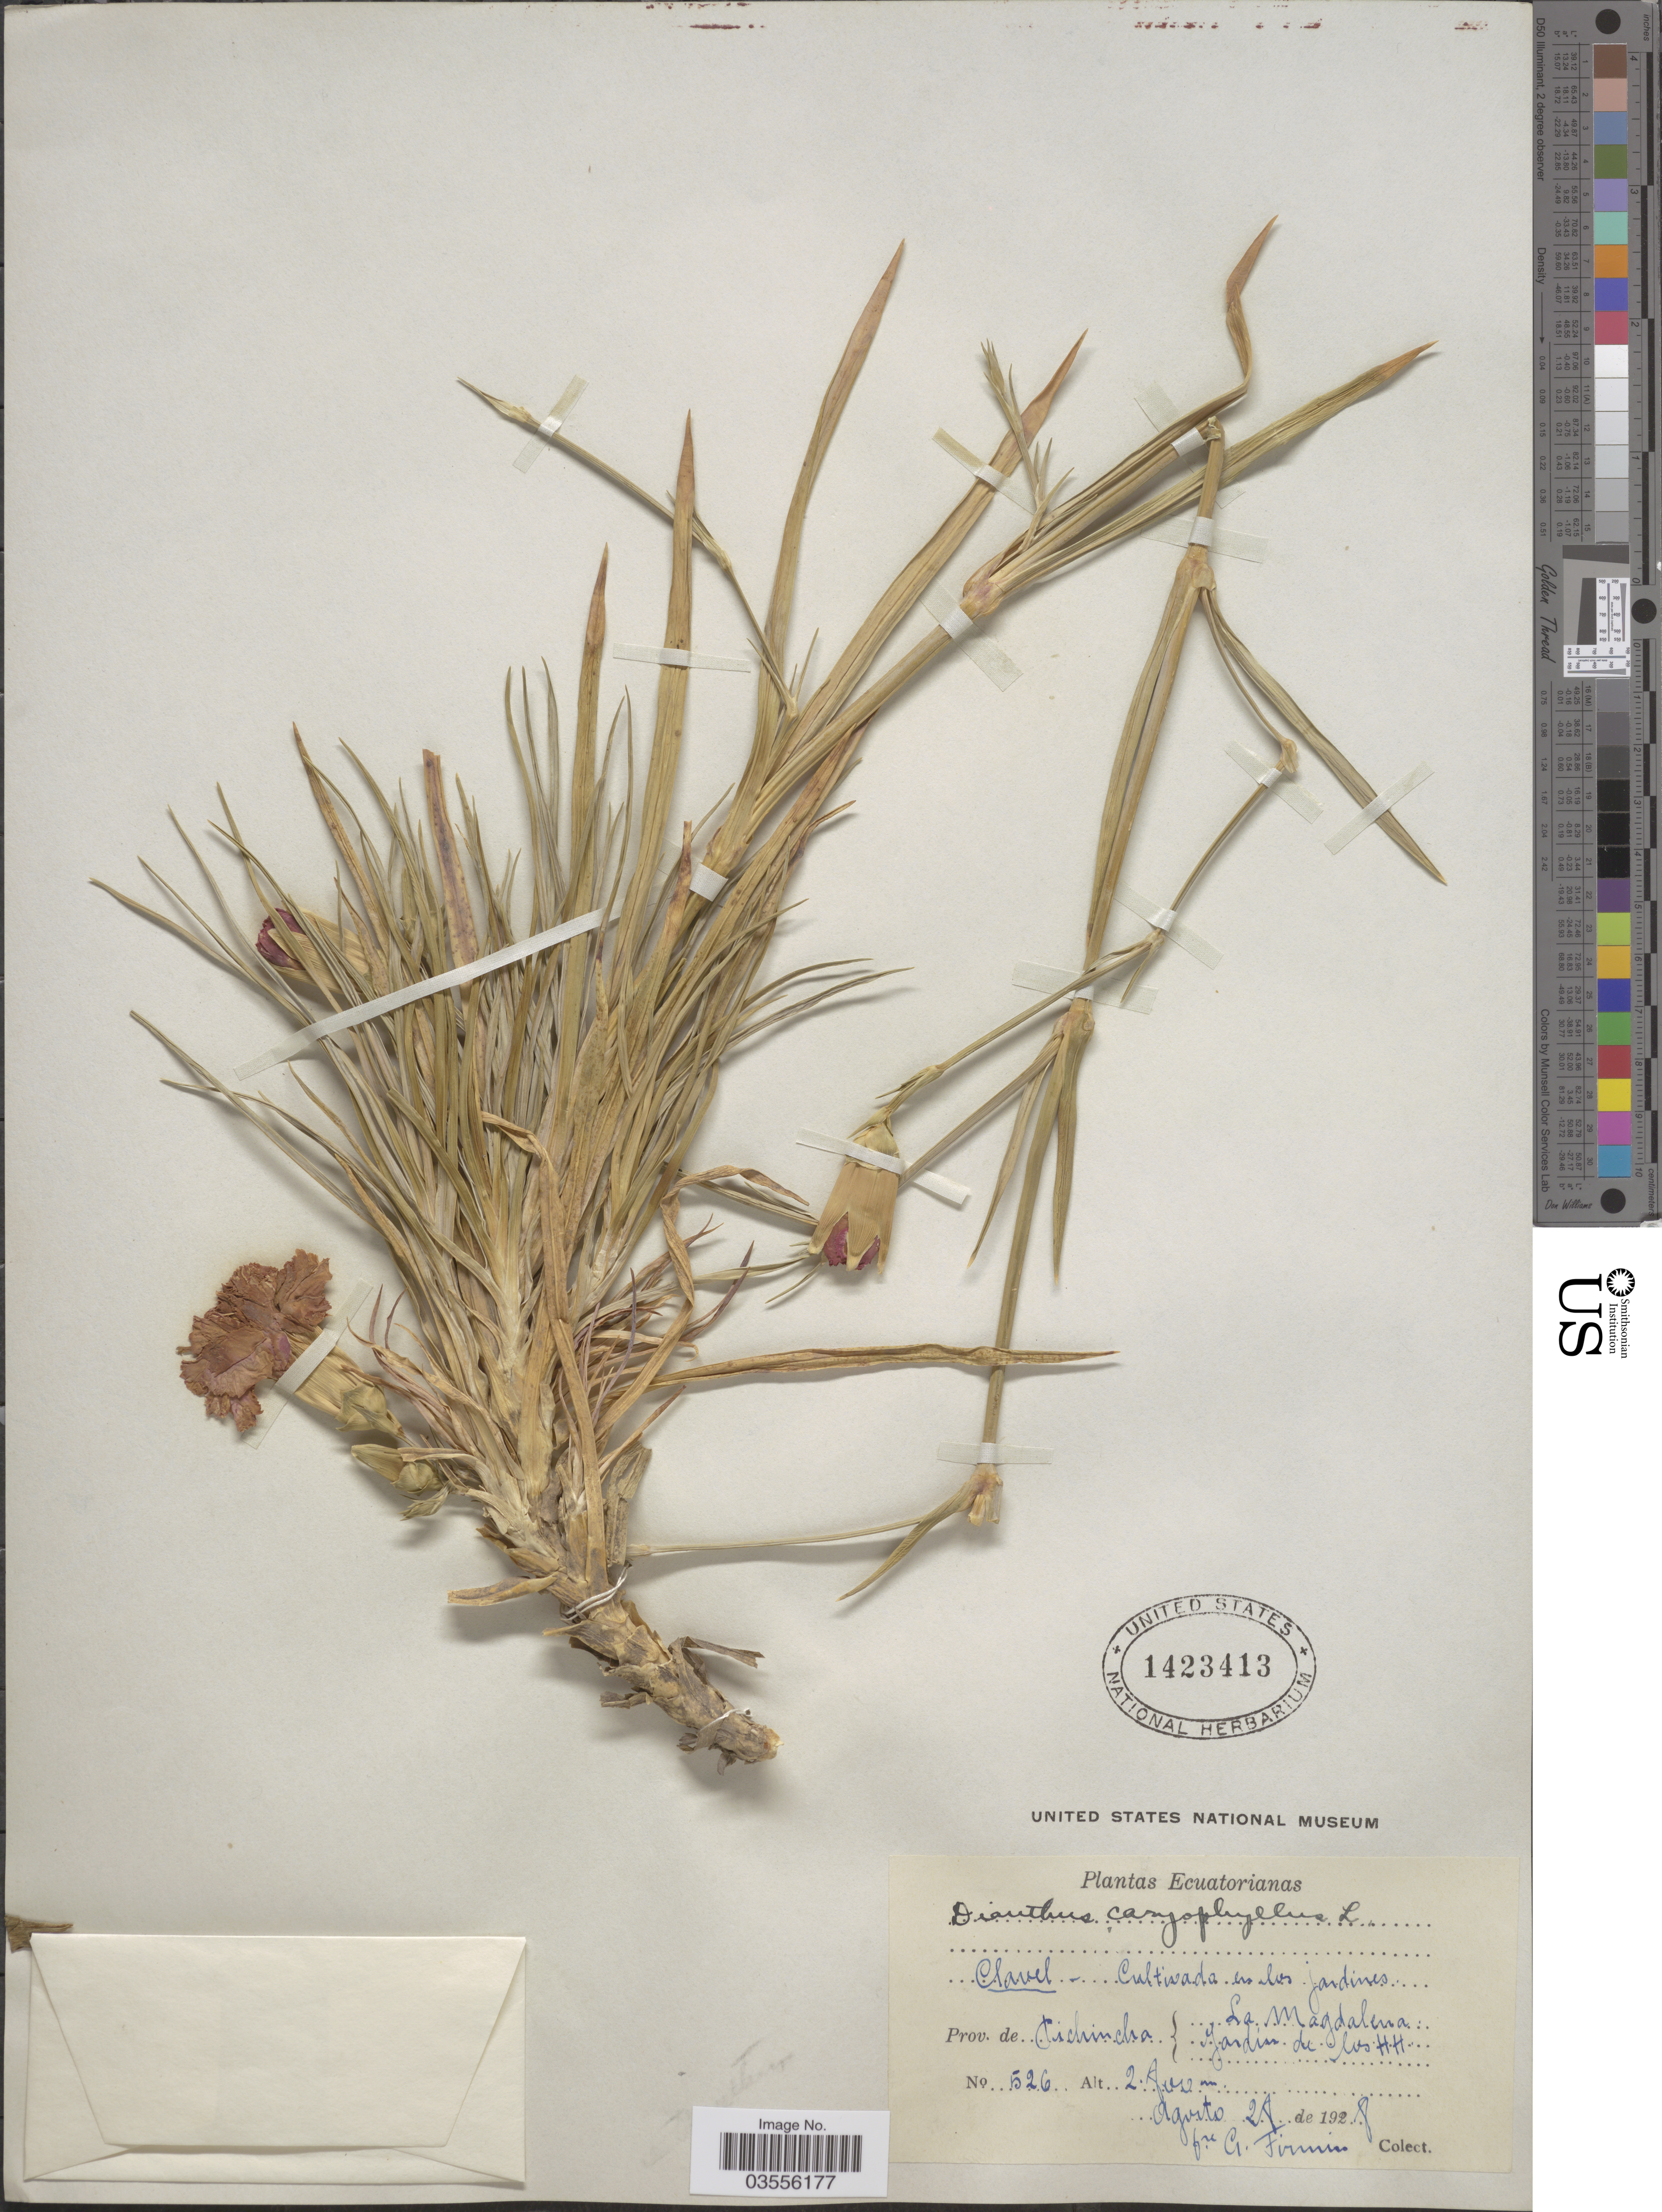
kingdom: Plantae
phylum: Tracheophyta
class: Magnoliopsida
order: Caryophyllales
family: Caryophyllaceae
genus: Dianthus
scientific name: Dianthus caryophyllus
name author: L.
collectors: F. Firmin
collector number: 526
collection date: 1928-08-28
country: Ecuador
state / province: Pichincha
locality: La Magdalena Jardin de los HH.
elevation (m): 2800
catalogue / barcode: US 1423413